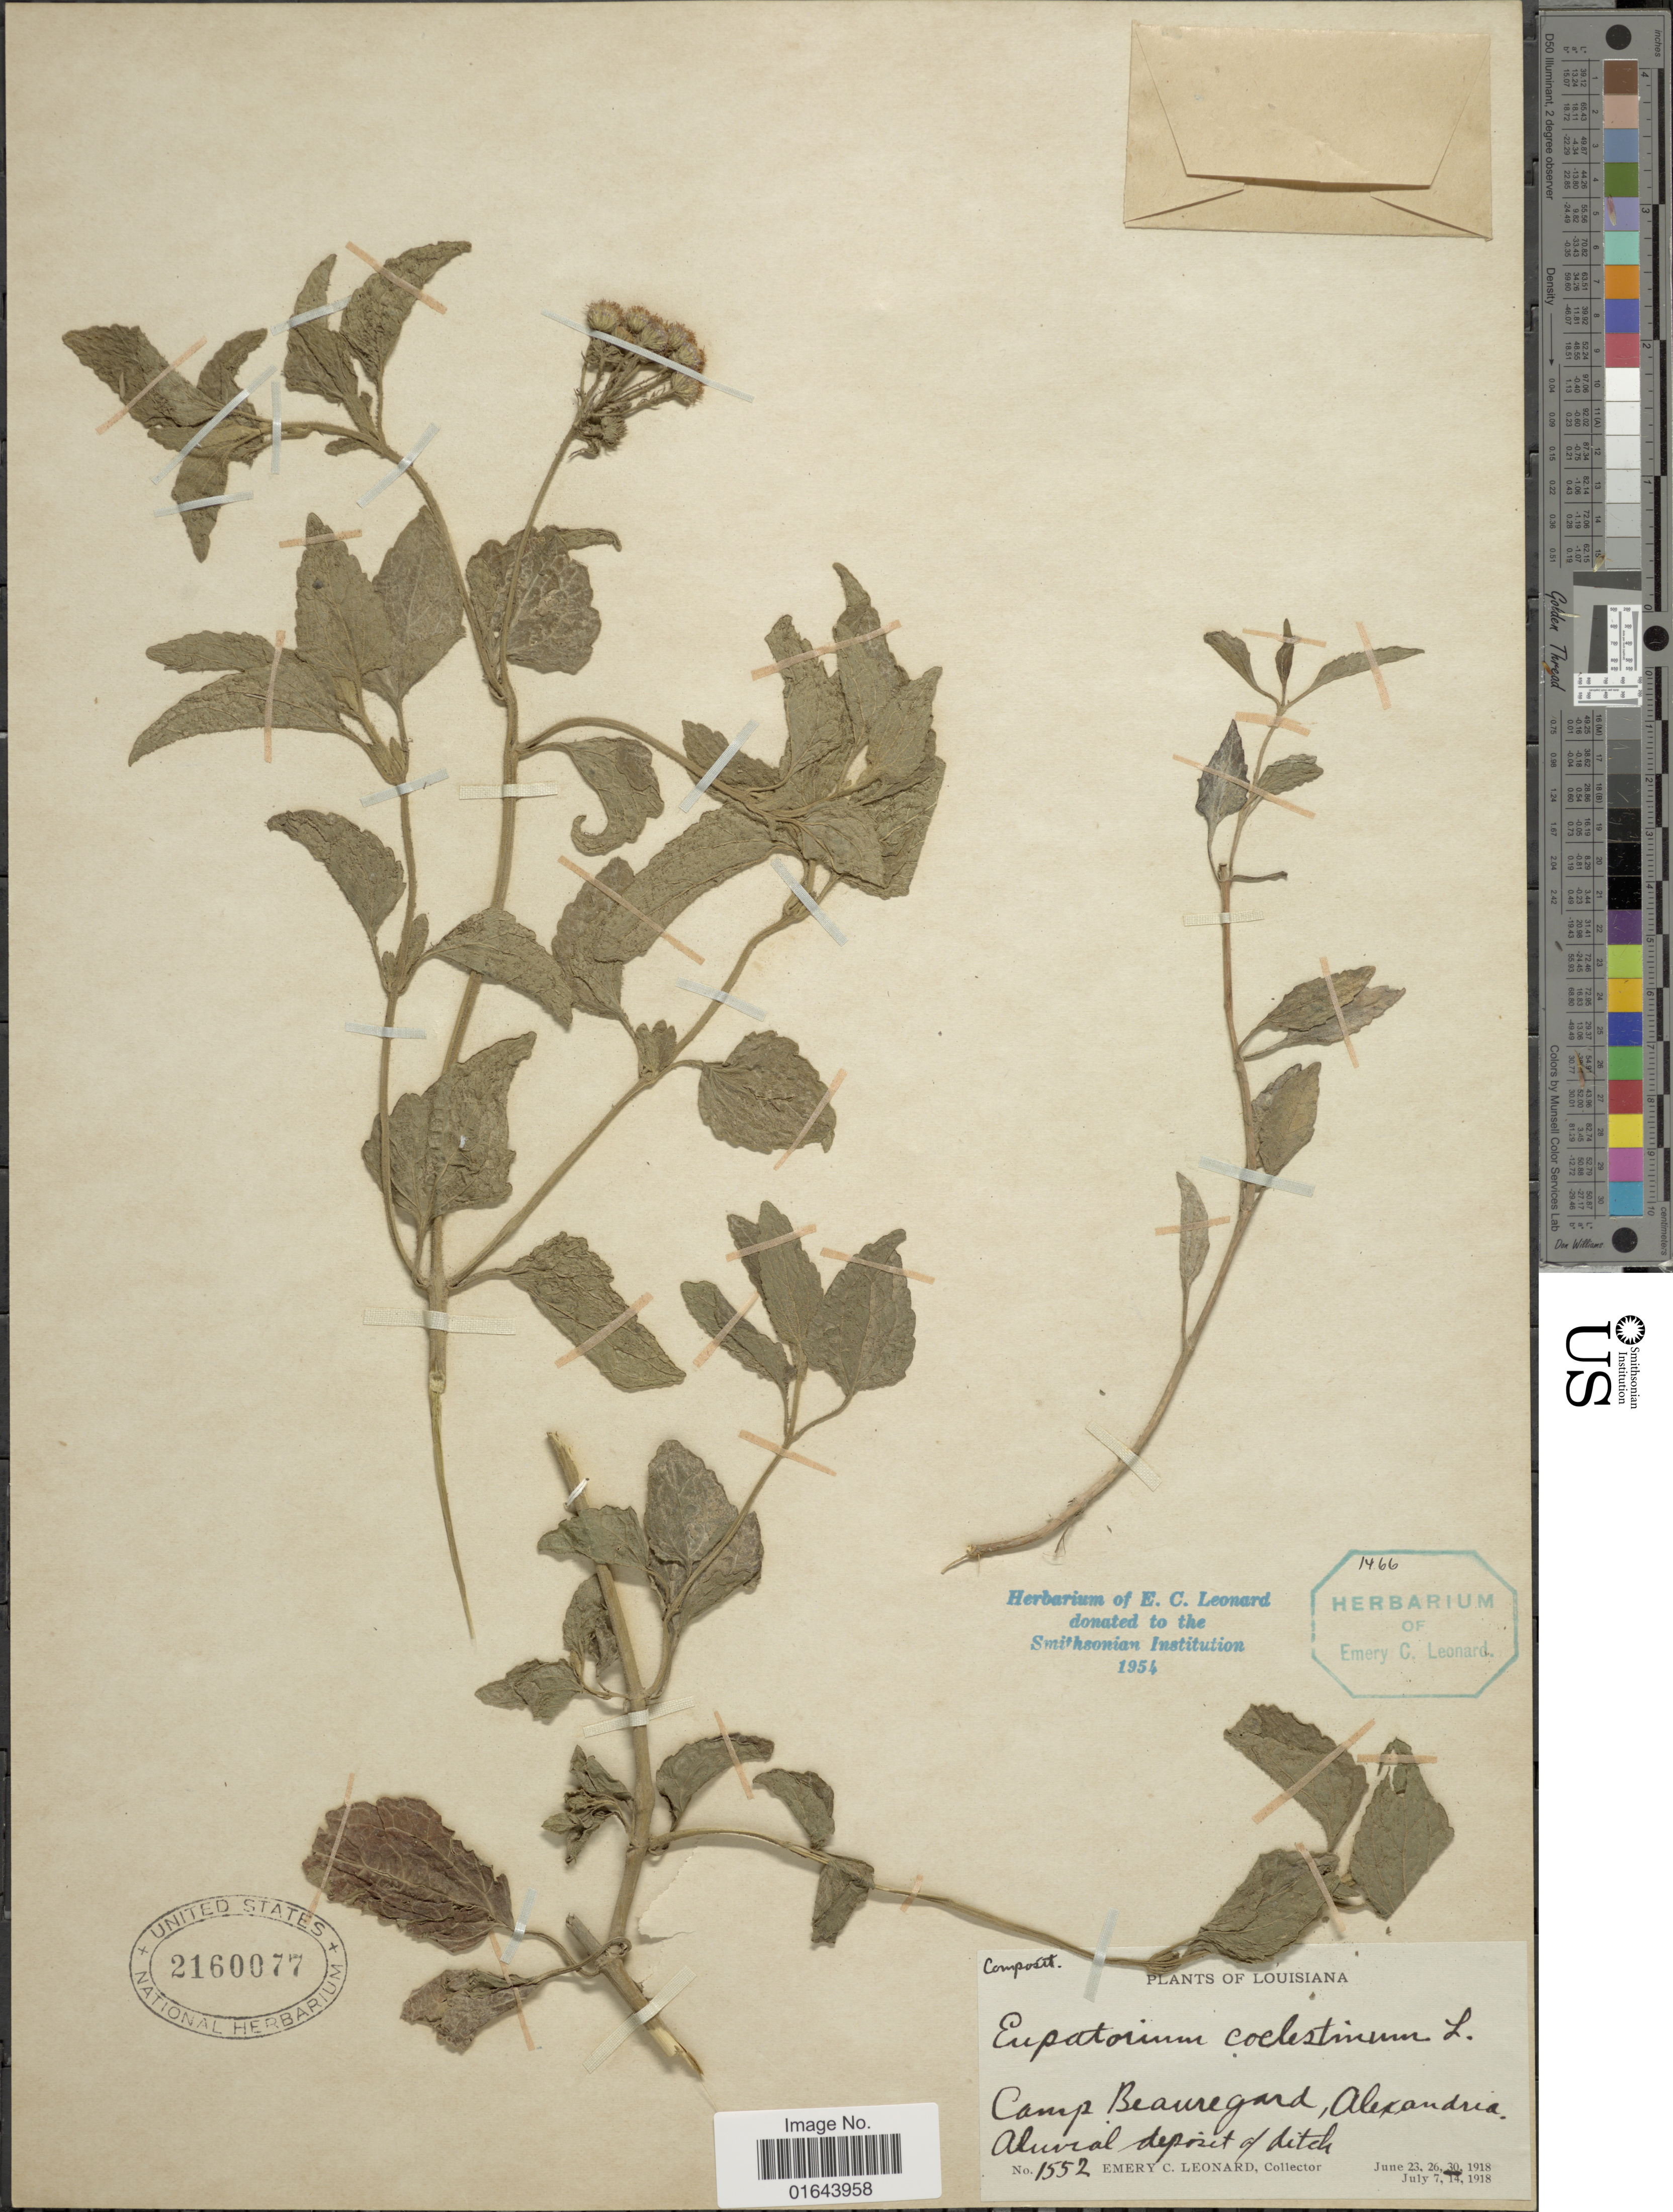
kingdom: Plantae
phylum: Tracheophyta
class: Magnoliopsida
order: Asterales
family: Asteraceae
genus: Conoclinium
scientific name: Conoclinium coelestinum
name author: (L.) DC.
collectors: E. C. Leonard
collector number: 1552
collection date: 1918-06-30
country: United States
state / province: Louisiana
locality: Camp Beauregard, Alexandria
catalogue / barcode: US 2160077